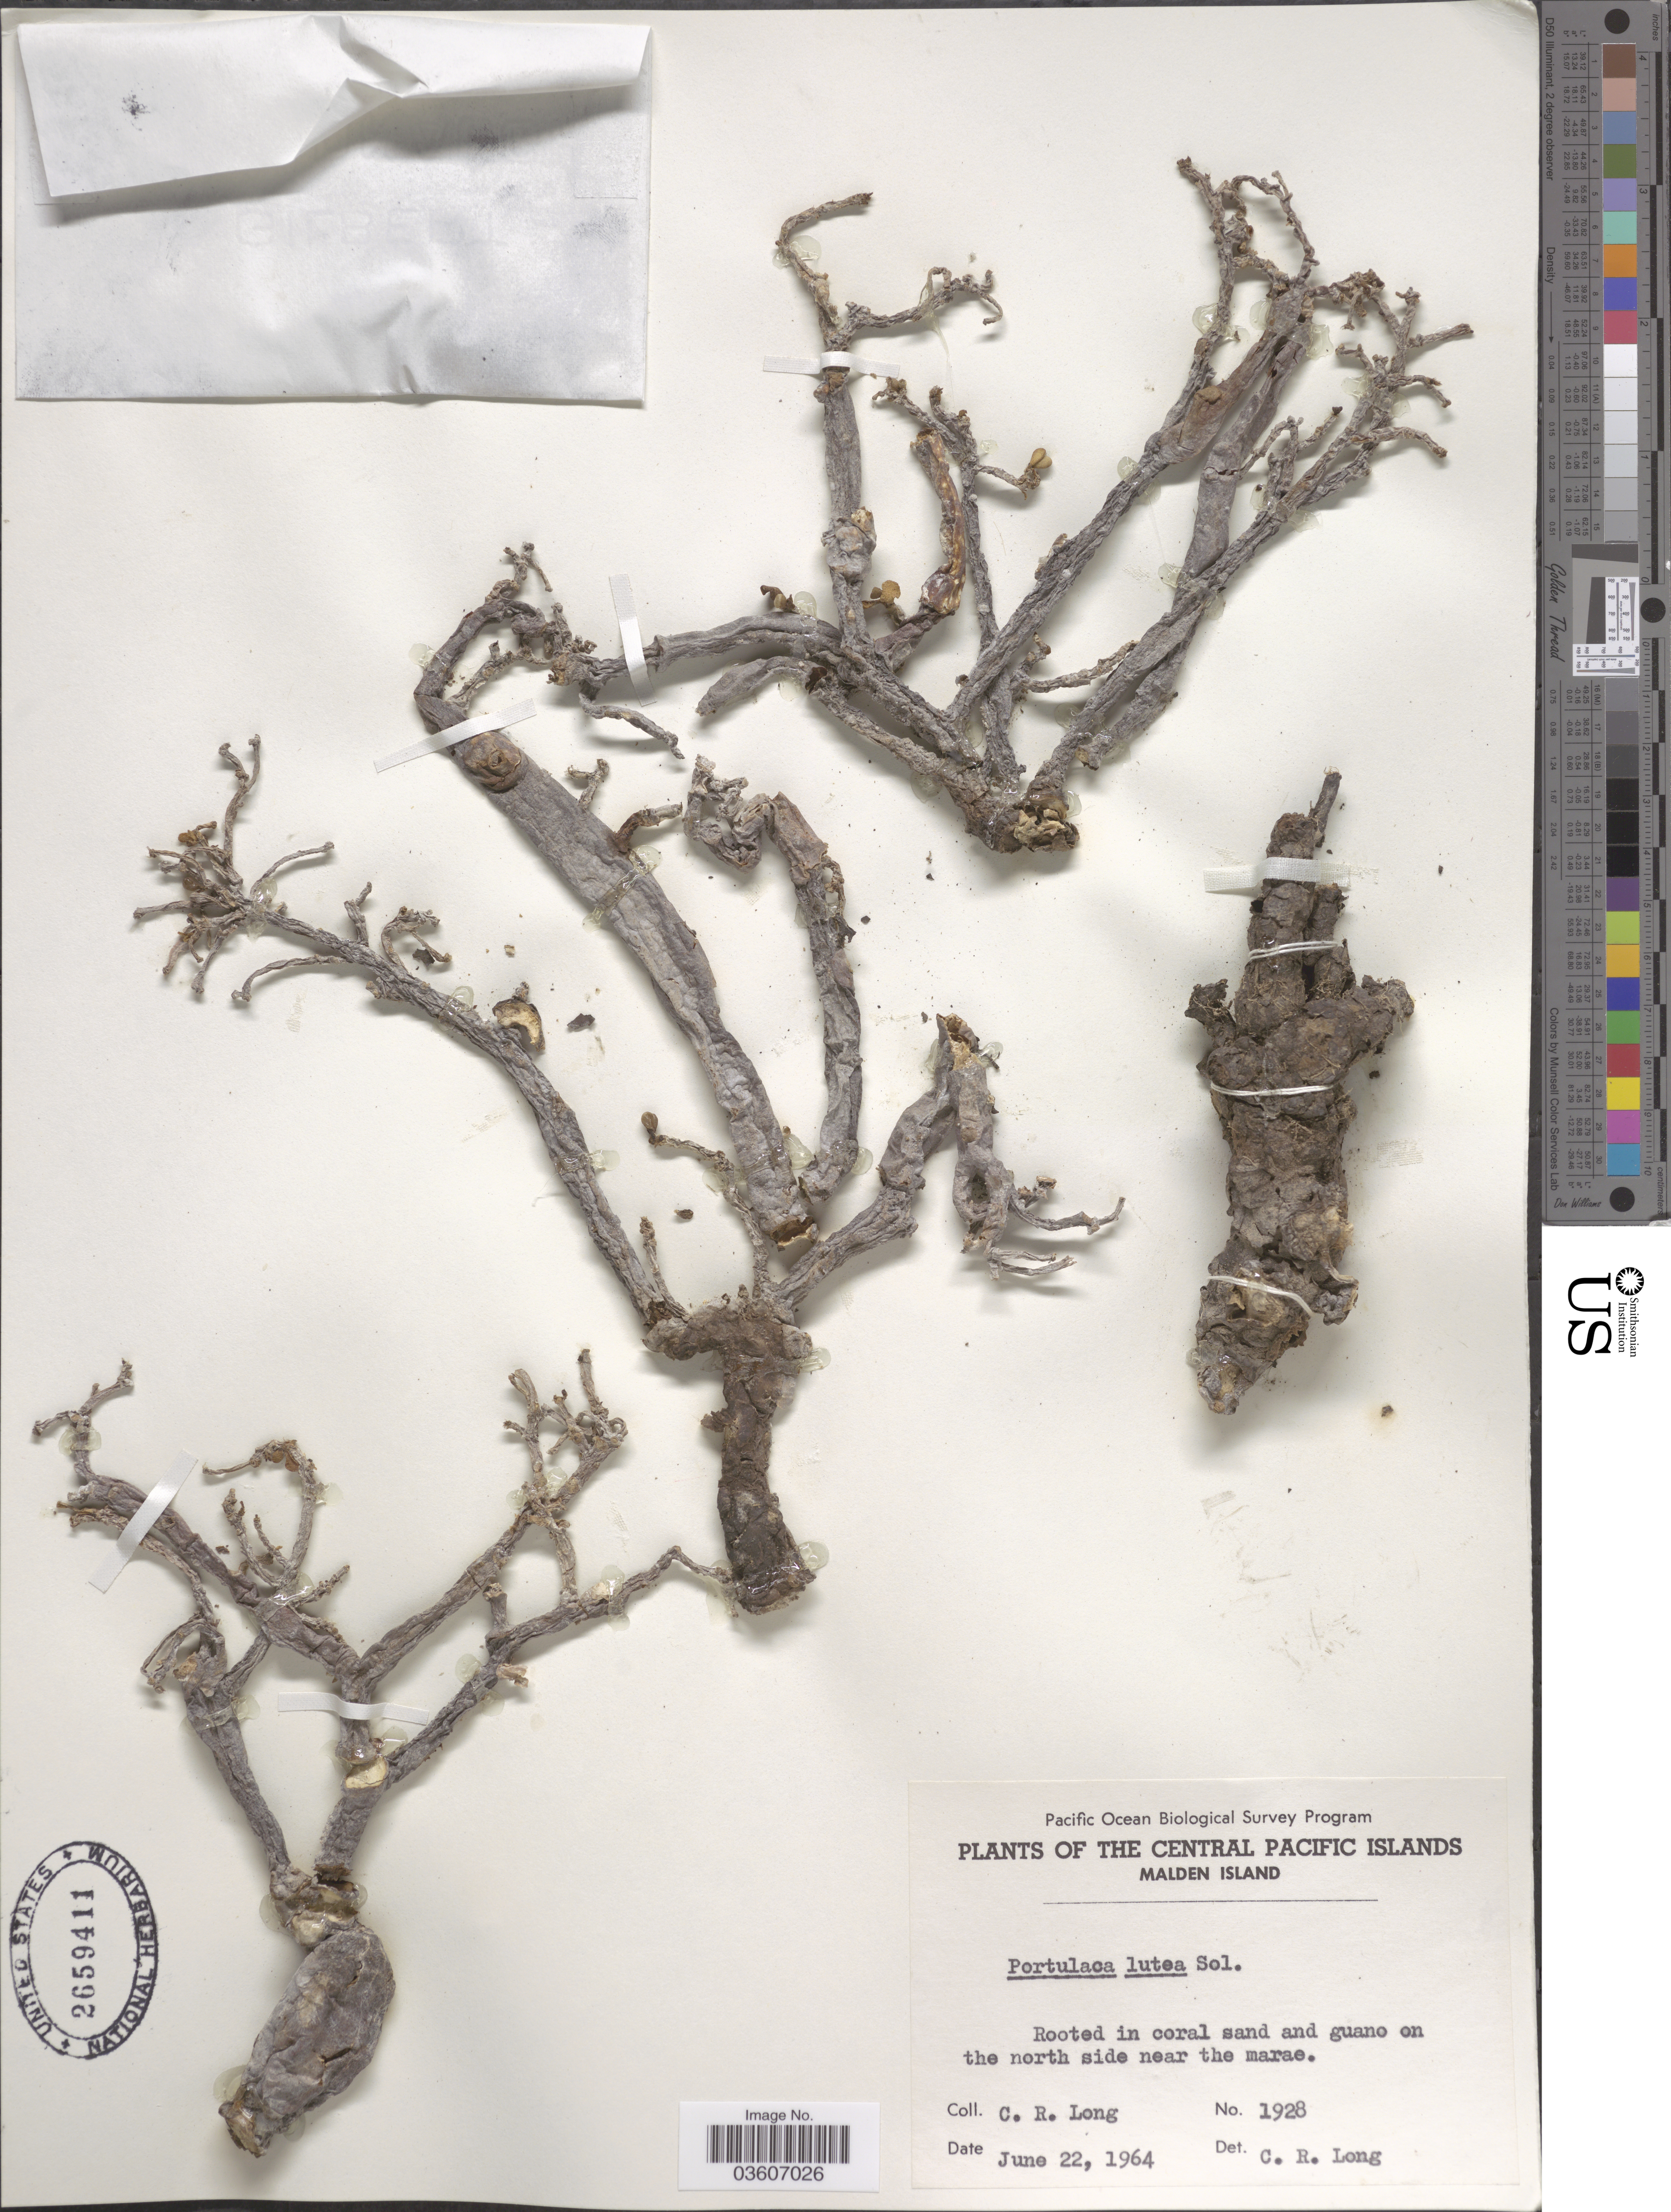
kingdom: Plantae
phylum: Tracheophyta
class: Magnoliopsida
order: Caryophyllales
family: Portulacaceae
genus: Portulaca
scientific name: Portulaca lutea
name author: Sol. ex G. Forst.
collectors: C. R. Long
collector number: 1928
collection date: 1964-06-22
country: Kiribati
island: Malden Island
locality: The Central Pacific Islands. Malden Island. On the north side near the marae.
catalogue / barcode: US 2659411